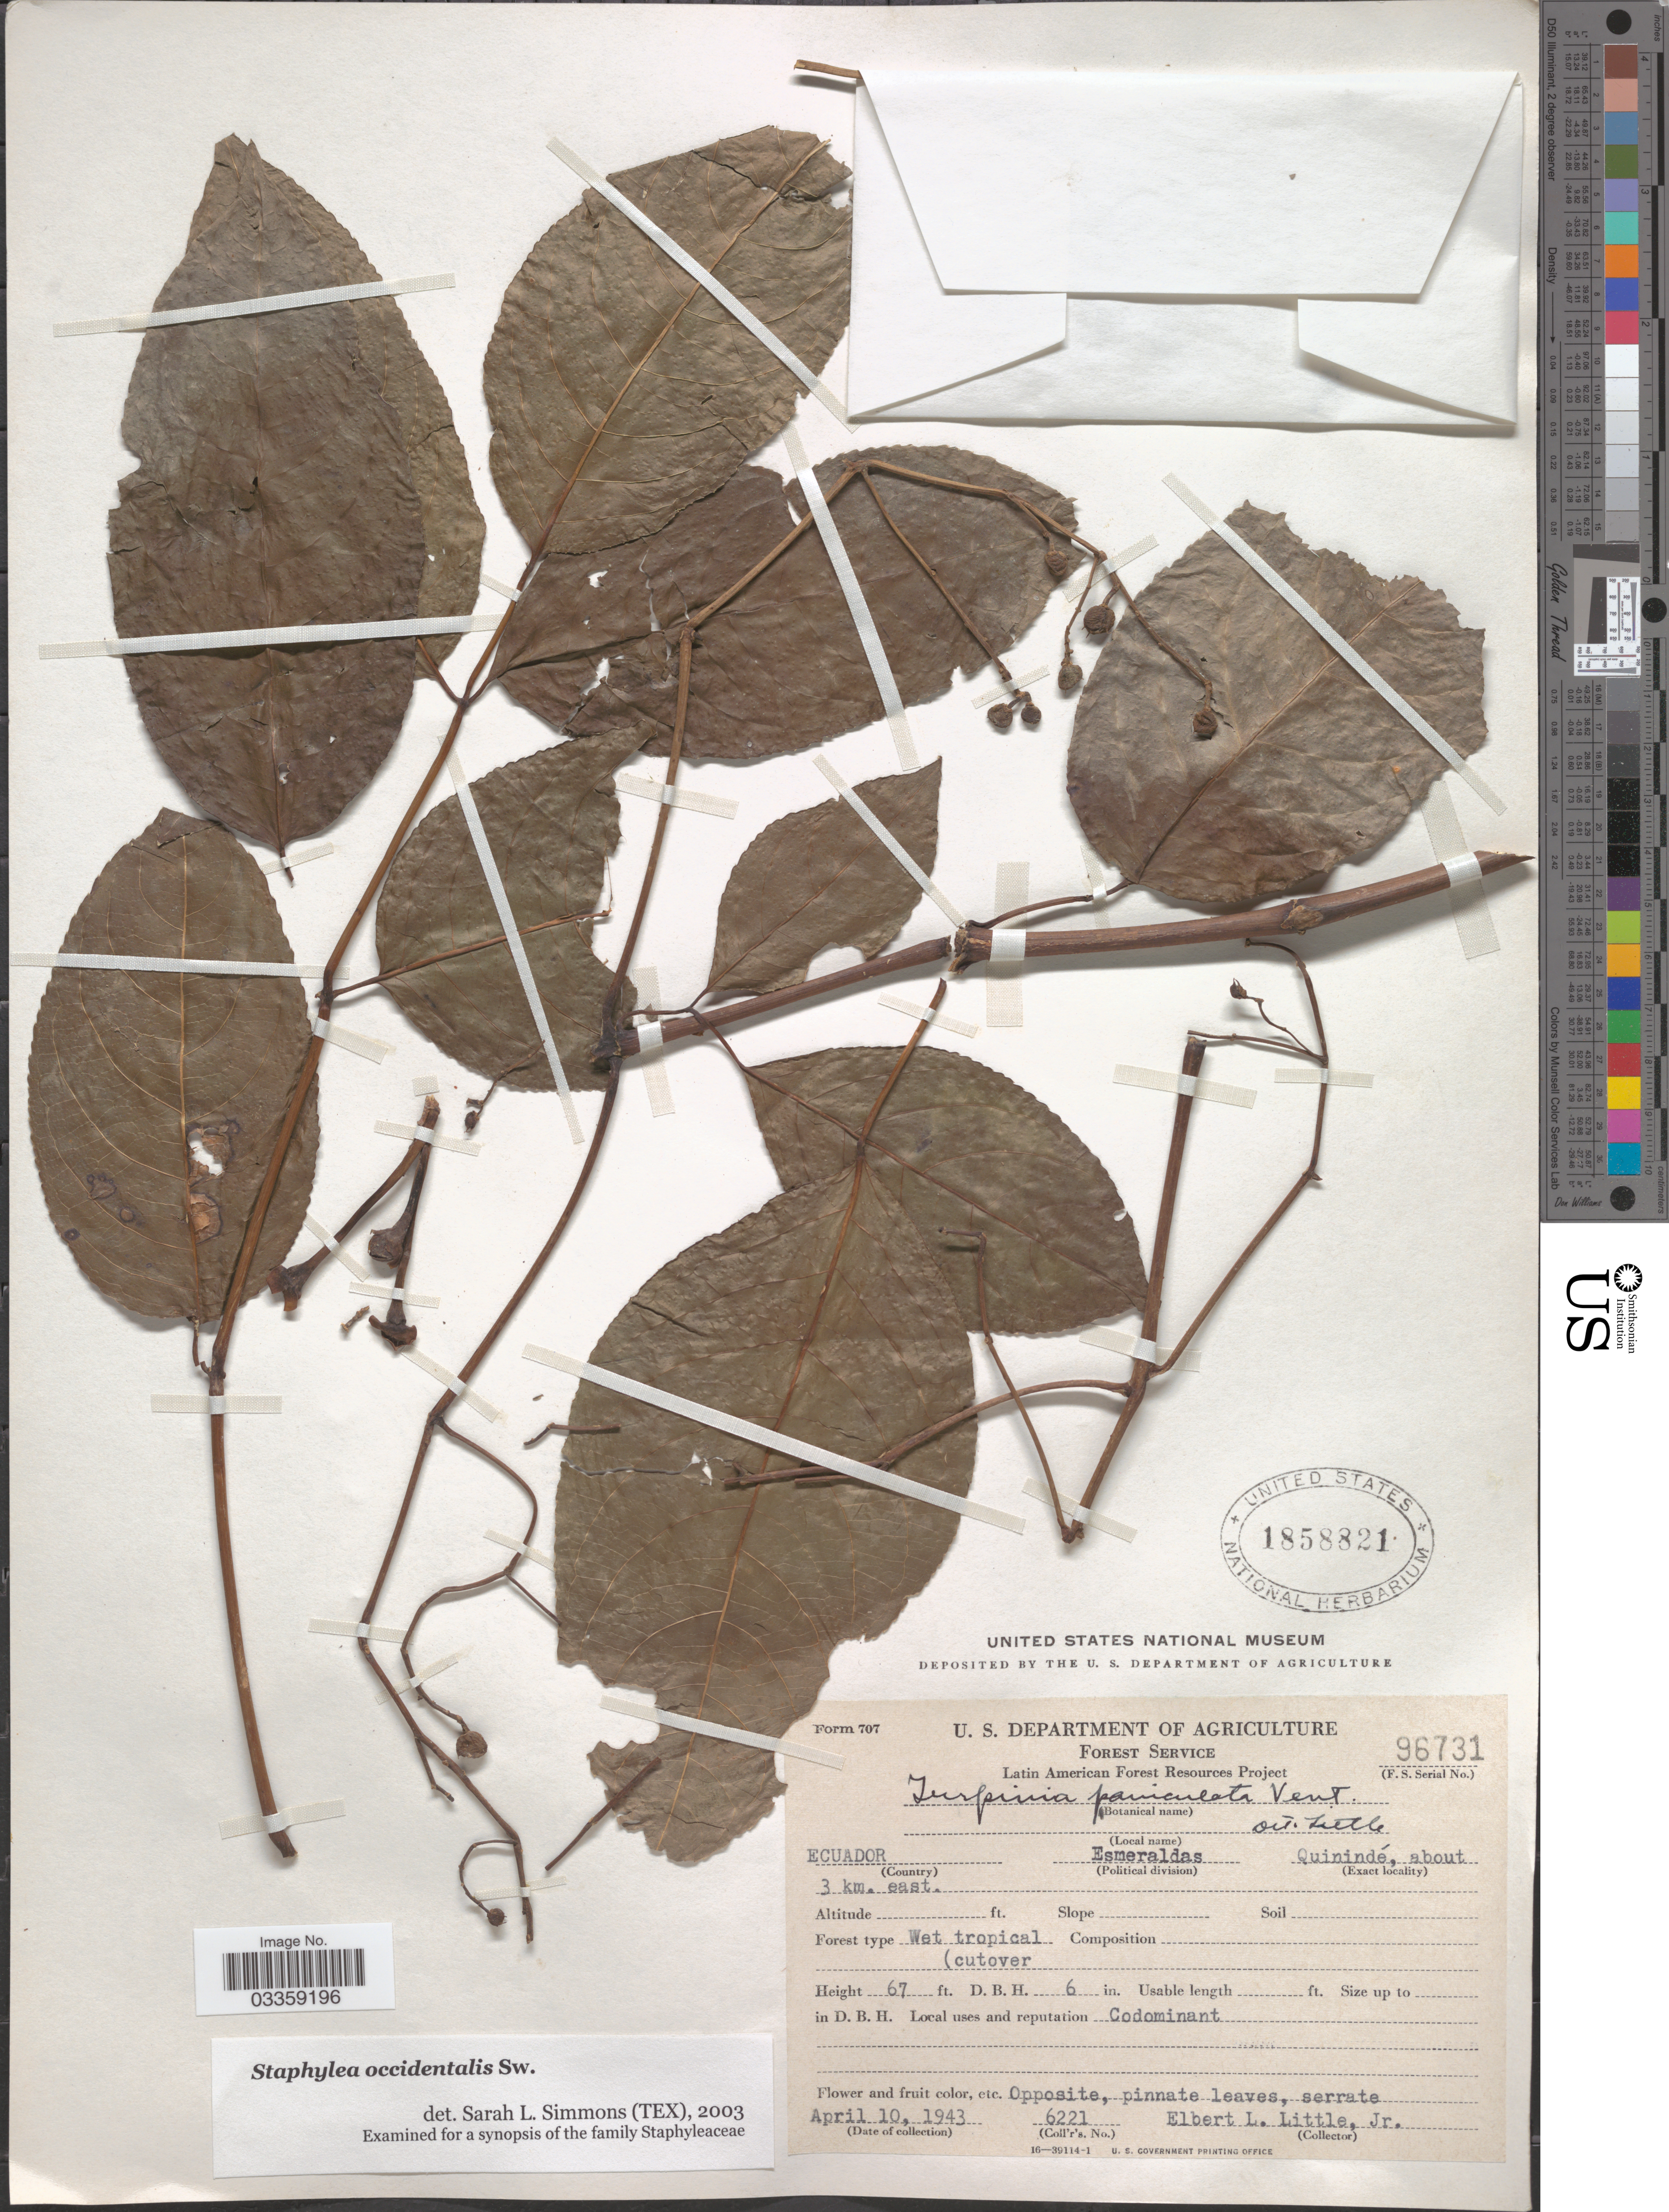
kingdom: Plantae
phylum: Tracheophyta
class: Magnoliopsida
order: Crossosomatales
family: Staphyleaceae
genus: Turpinia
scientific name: Turpinia occidentalis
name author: (Sw.) G. Don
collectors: E. L. Little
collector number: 6221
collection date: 1943-04-10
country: Ecuador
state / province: Esmeraldas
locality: Quinindé, about 3 km. east.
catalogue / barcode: US 1858821